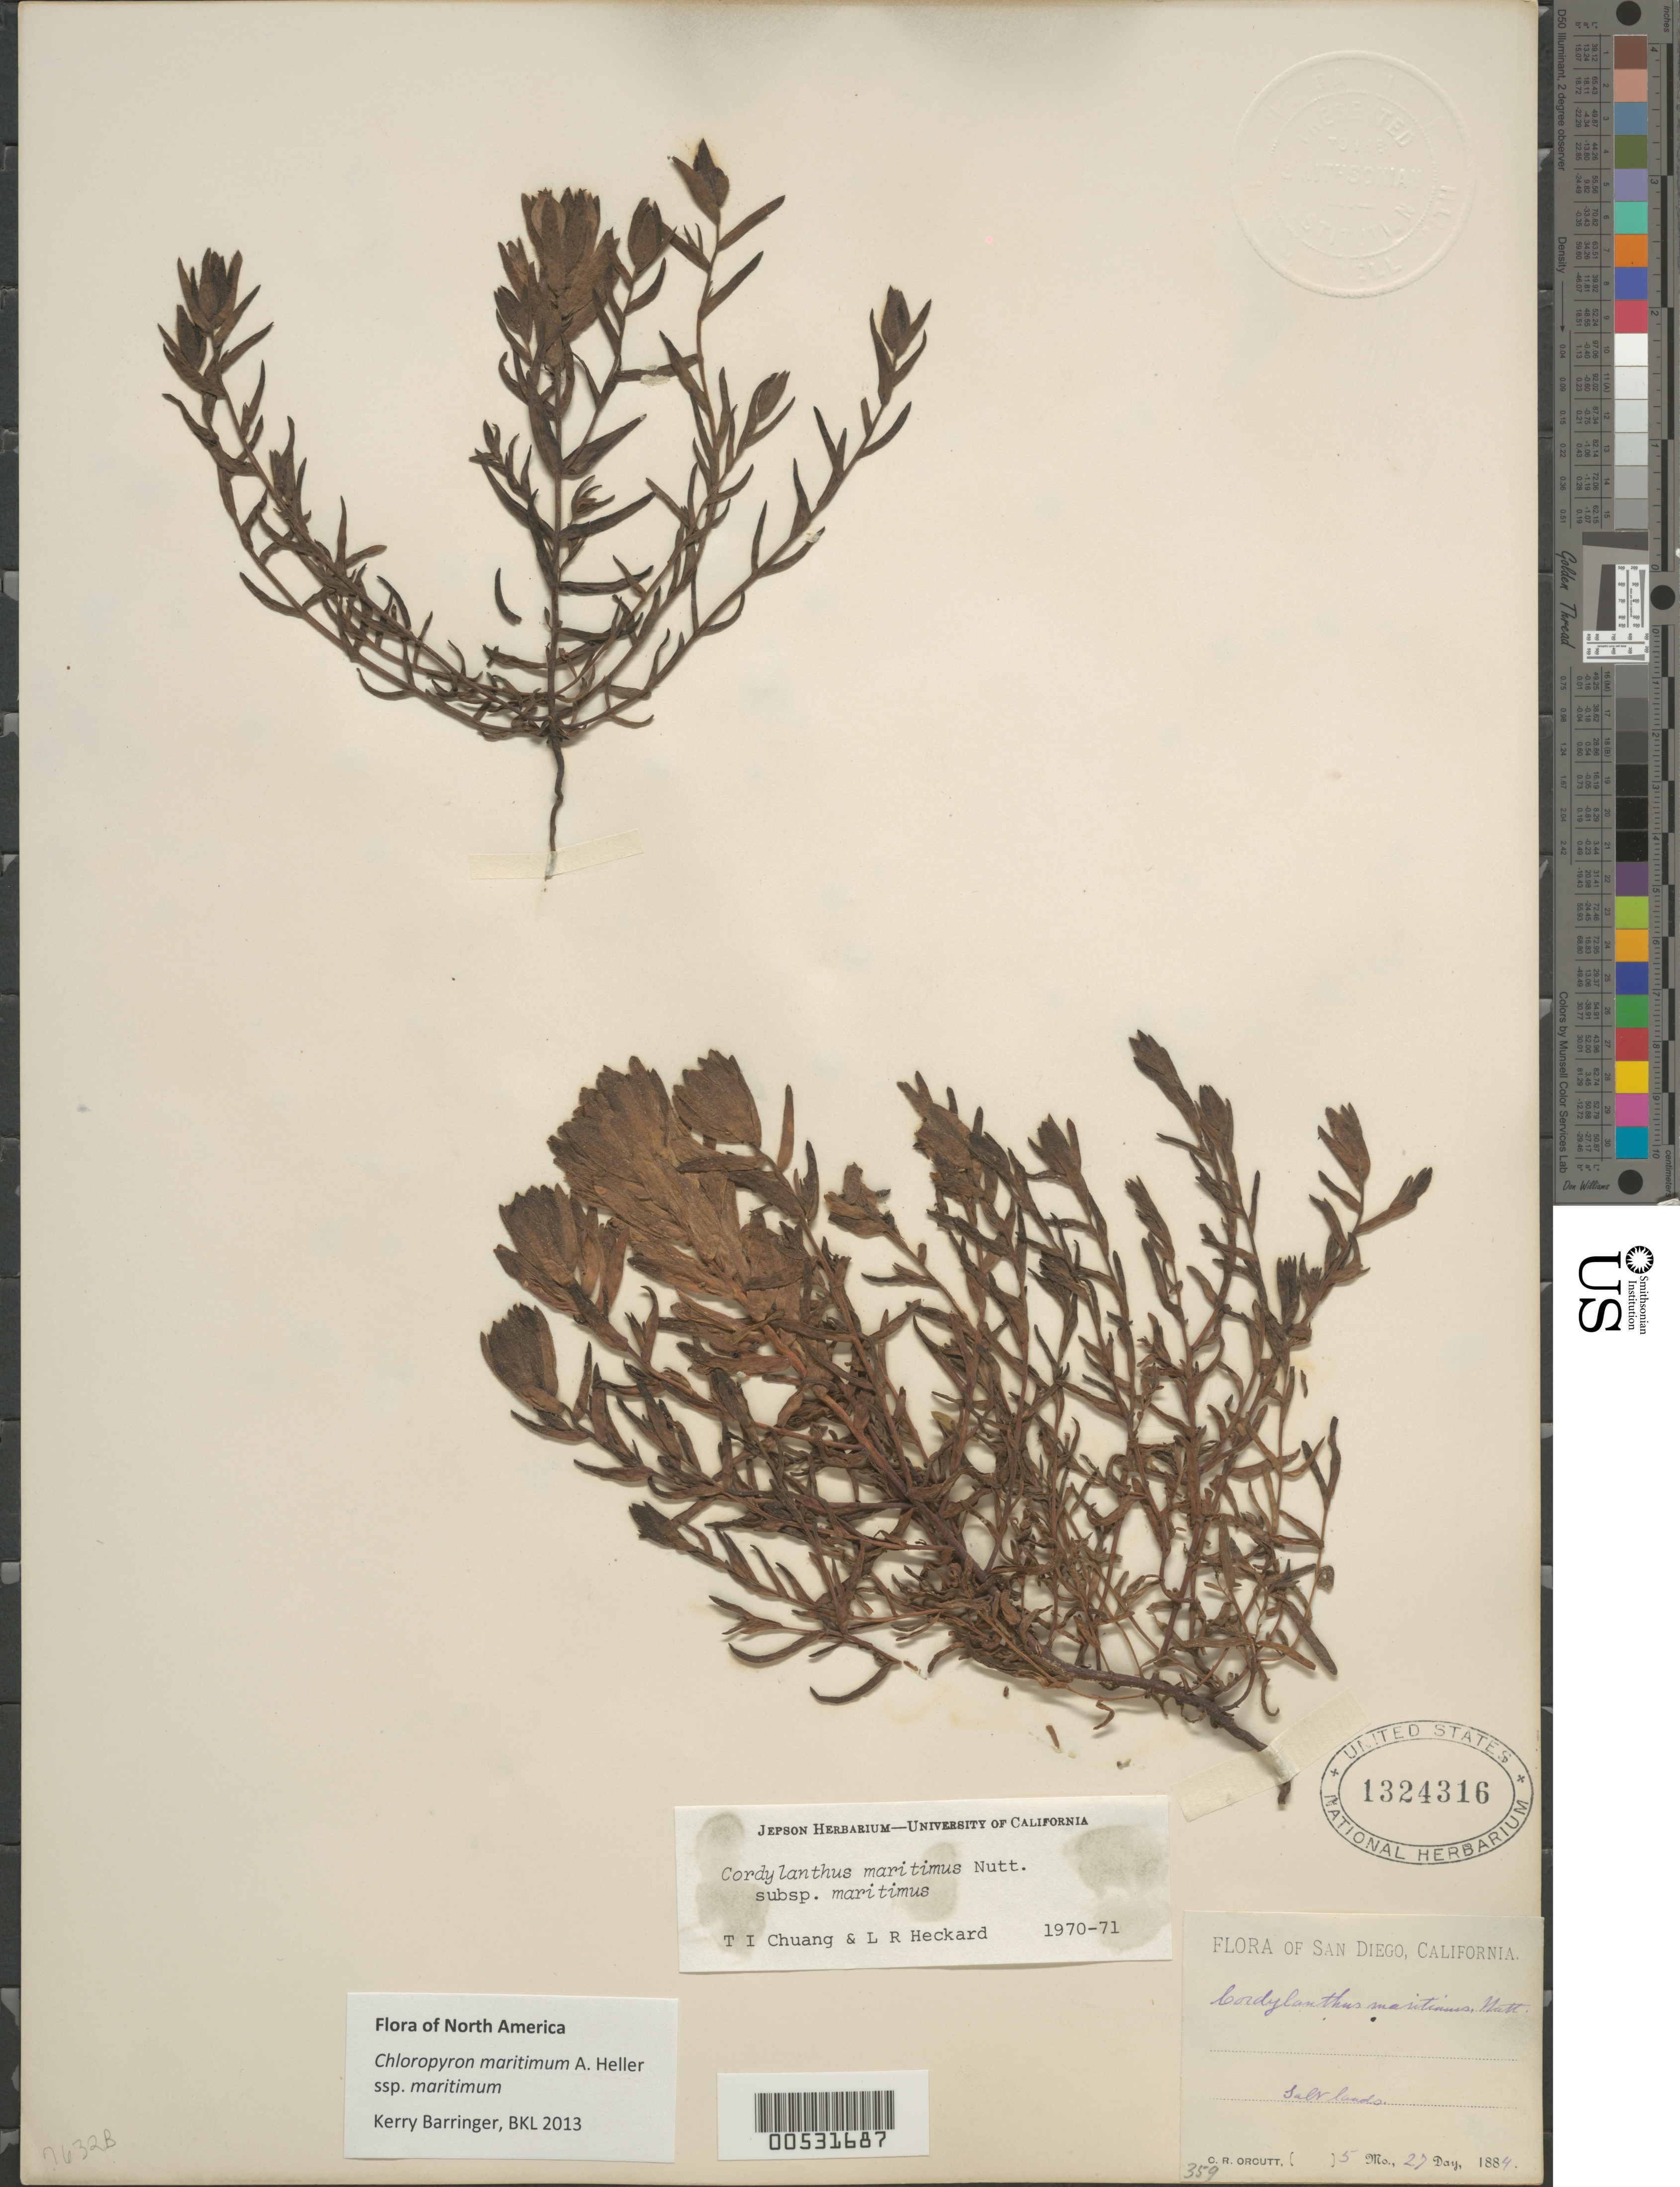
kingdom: Plantae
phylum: Tracheophyta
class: Magnoliopsida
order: Lamiales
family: Orobanchaceae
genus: Chloropyron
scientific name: Chloropyron maritimum subsp. maritimum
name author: (Nutt. ex Benth.) A. Heller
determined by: Chuang, T. I.; Heckard, Lawrence R.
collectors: C. R. Orcutt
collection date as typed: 27 May 1884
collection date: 1884-05-27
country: United States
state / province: California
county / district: San Diego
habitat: Salt lands.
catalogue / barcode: US 1324316